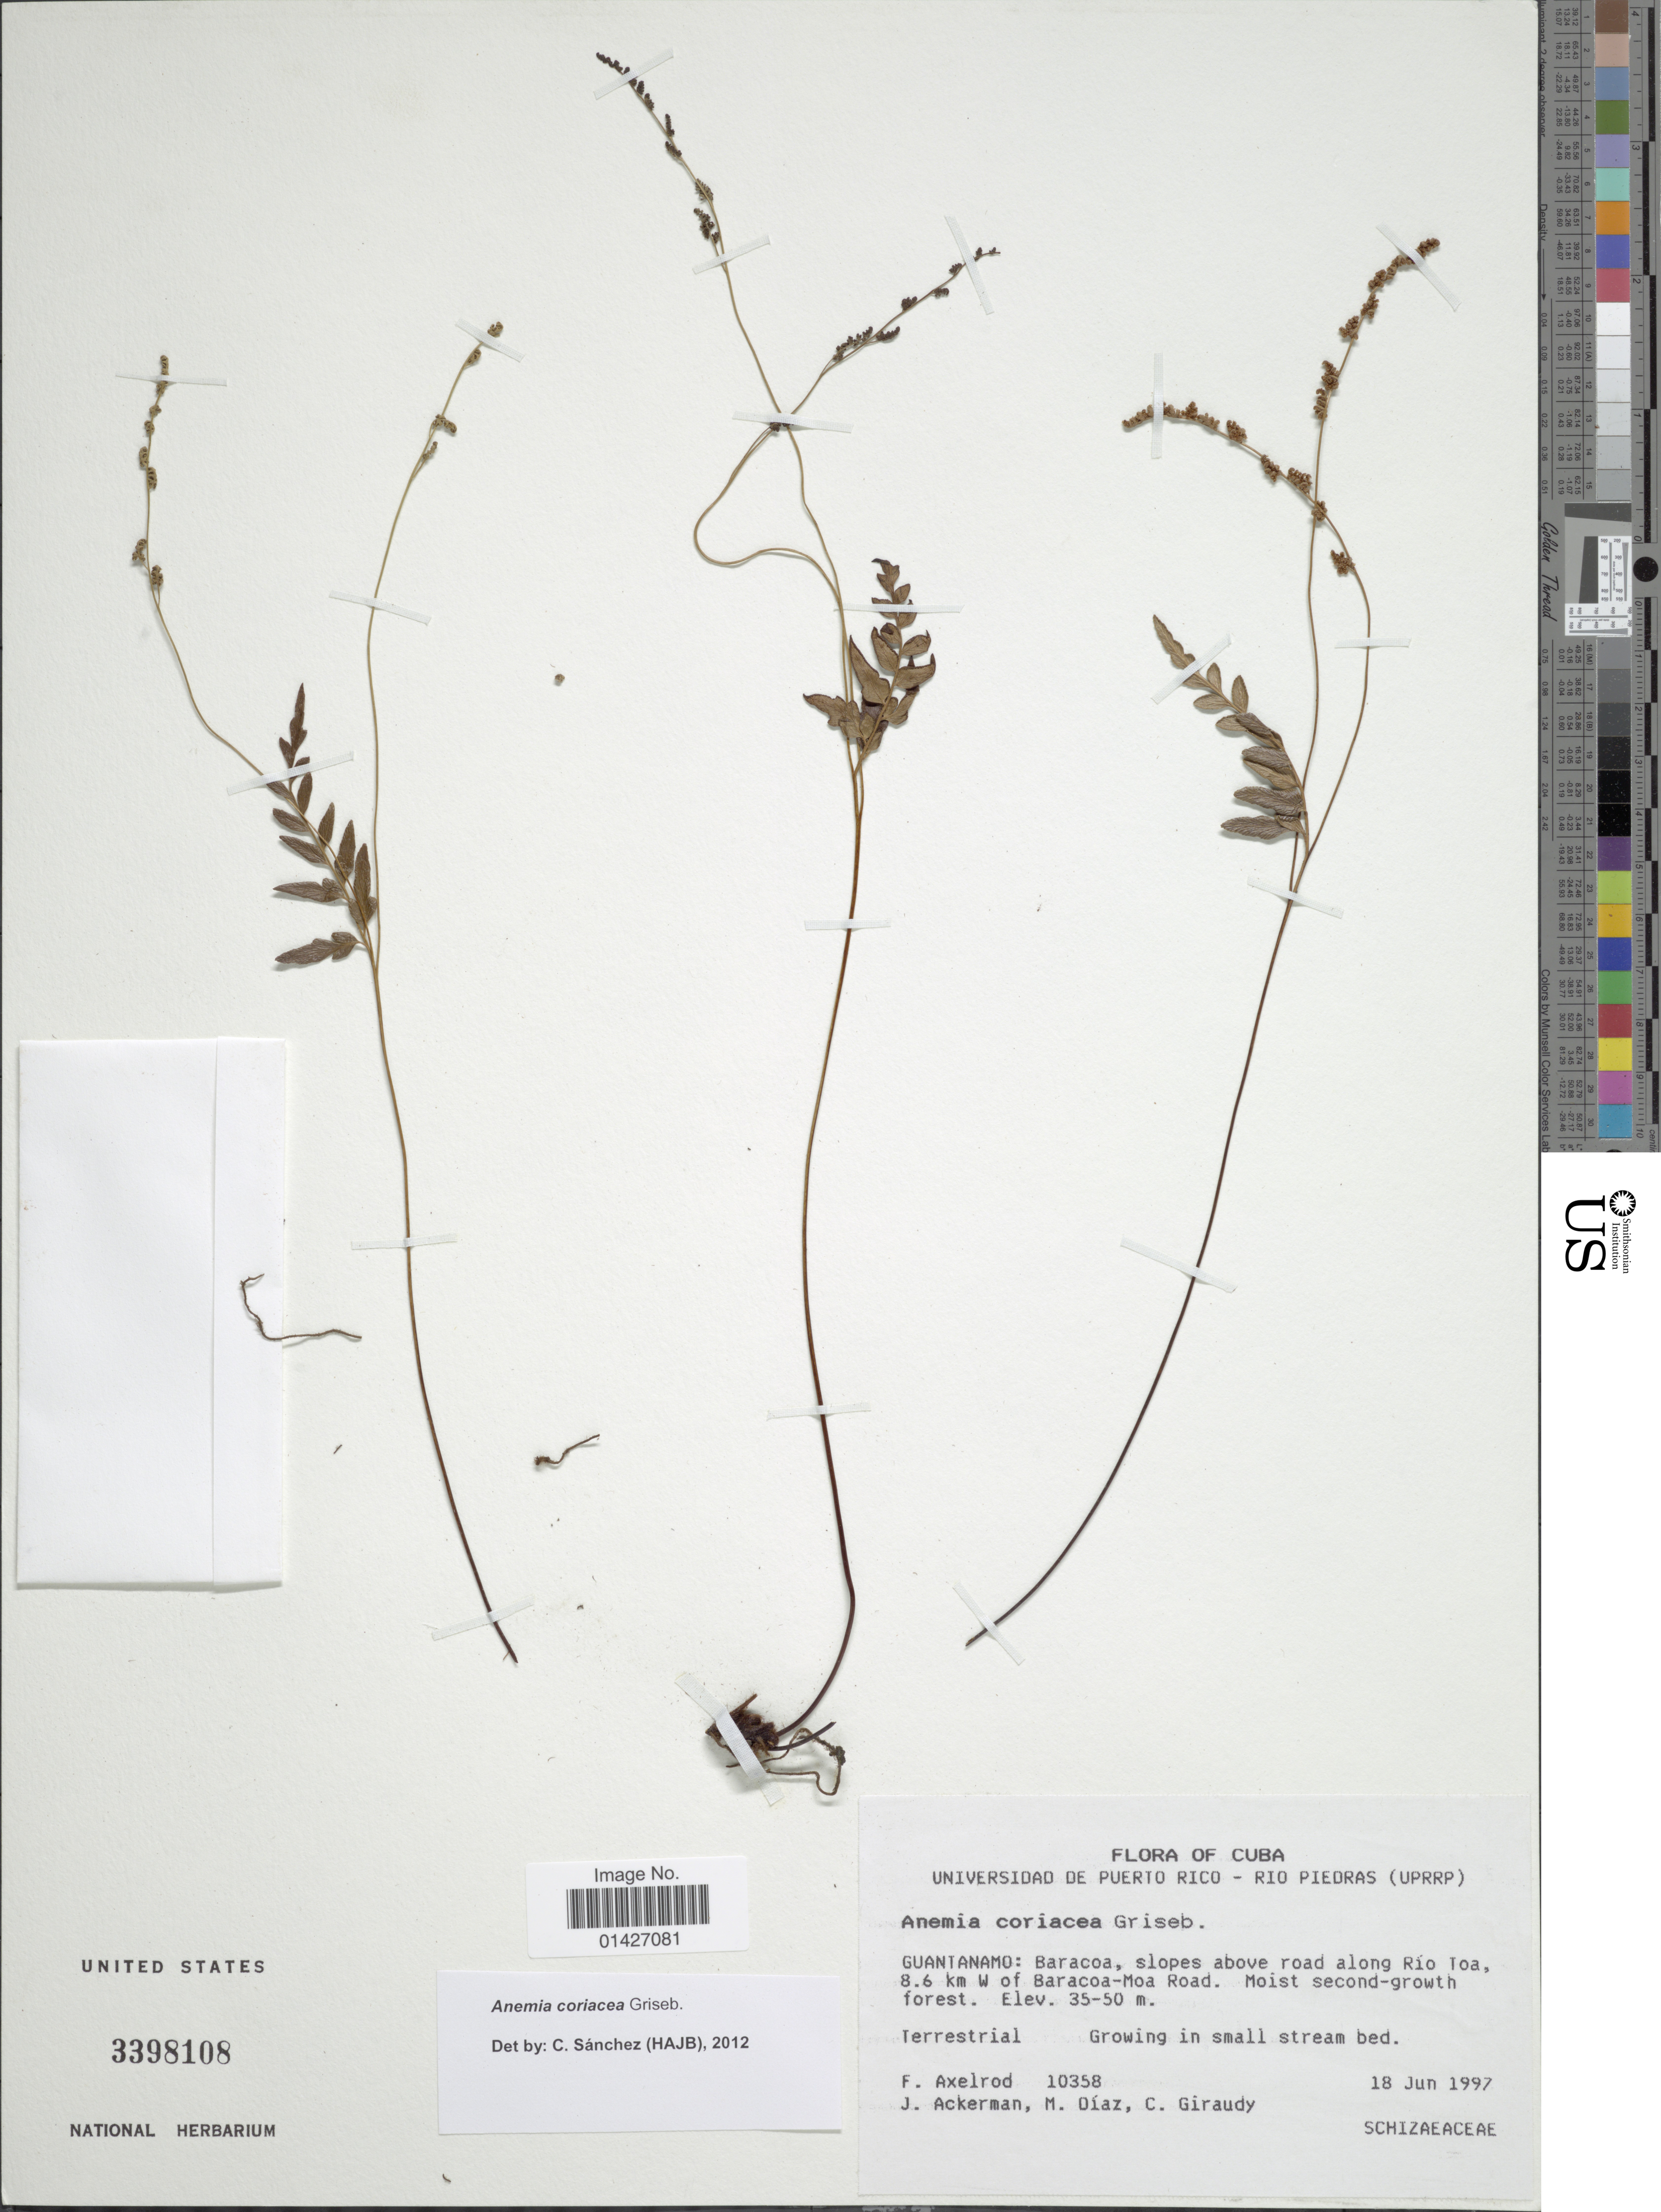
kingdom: Plantae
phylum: Tracheophyta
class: Polypodiopsida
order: Schizaeales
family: Anemiaceae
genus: Anemia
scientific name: Anemia coriacea f. coriacea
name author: Griseb.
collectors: F. Axelrod, J. Ackerman, M. Díaz & C. Giraudy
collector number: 10358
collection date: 1997-06-18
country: Cuba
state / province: Guantánamo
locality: Baracao, slopes above road along Río Toa, 8.6 km W of Baracoa-Moa Road.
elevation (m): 35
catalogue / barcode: US 3398108